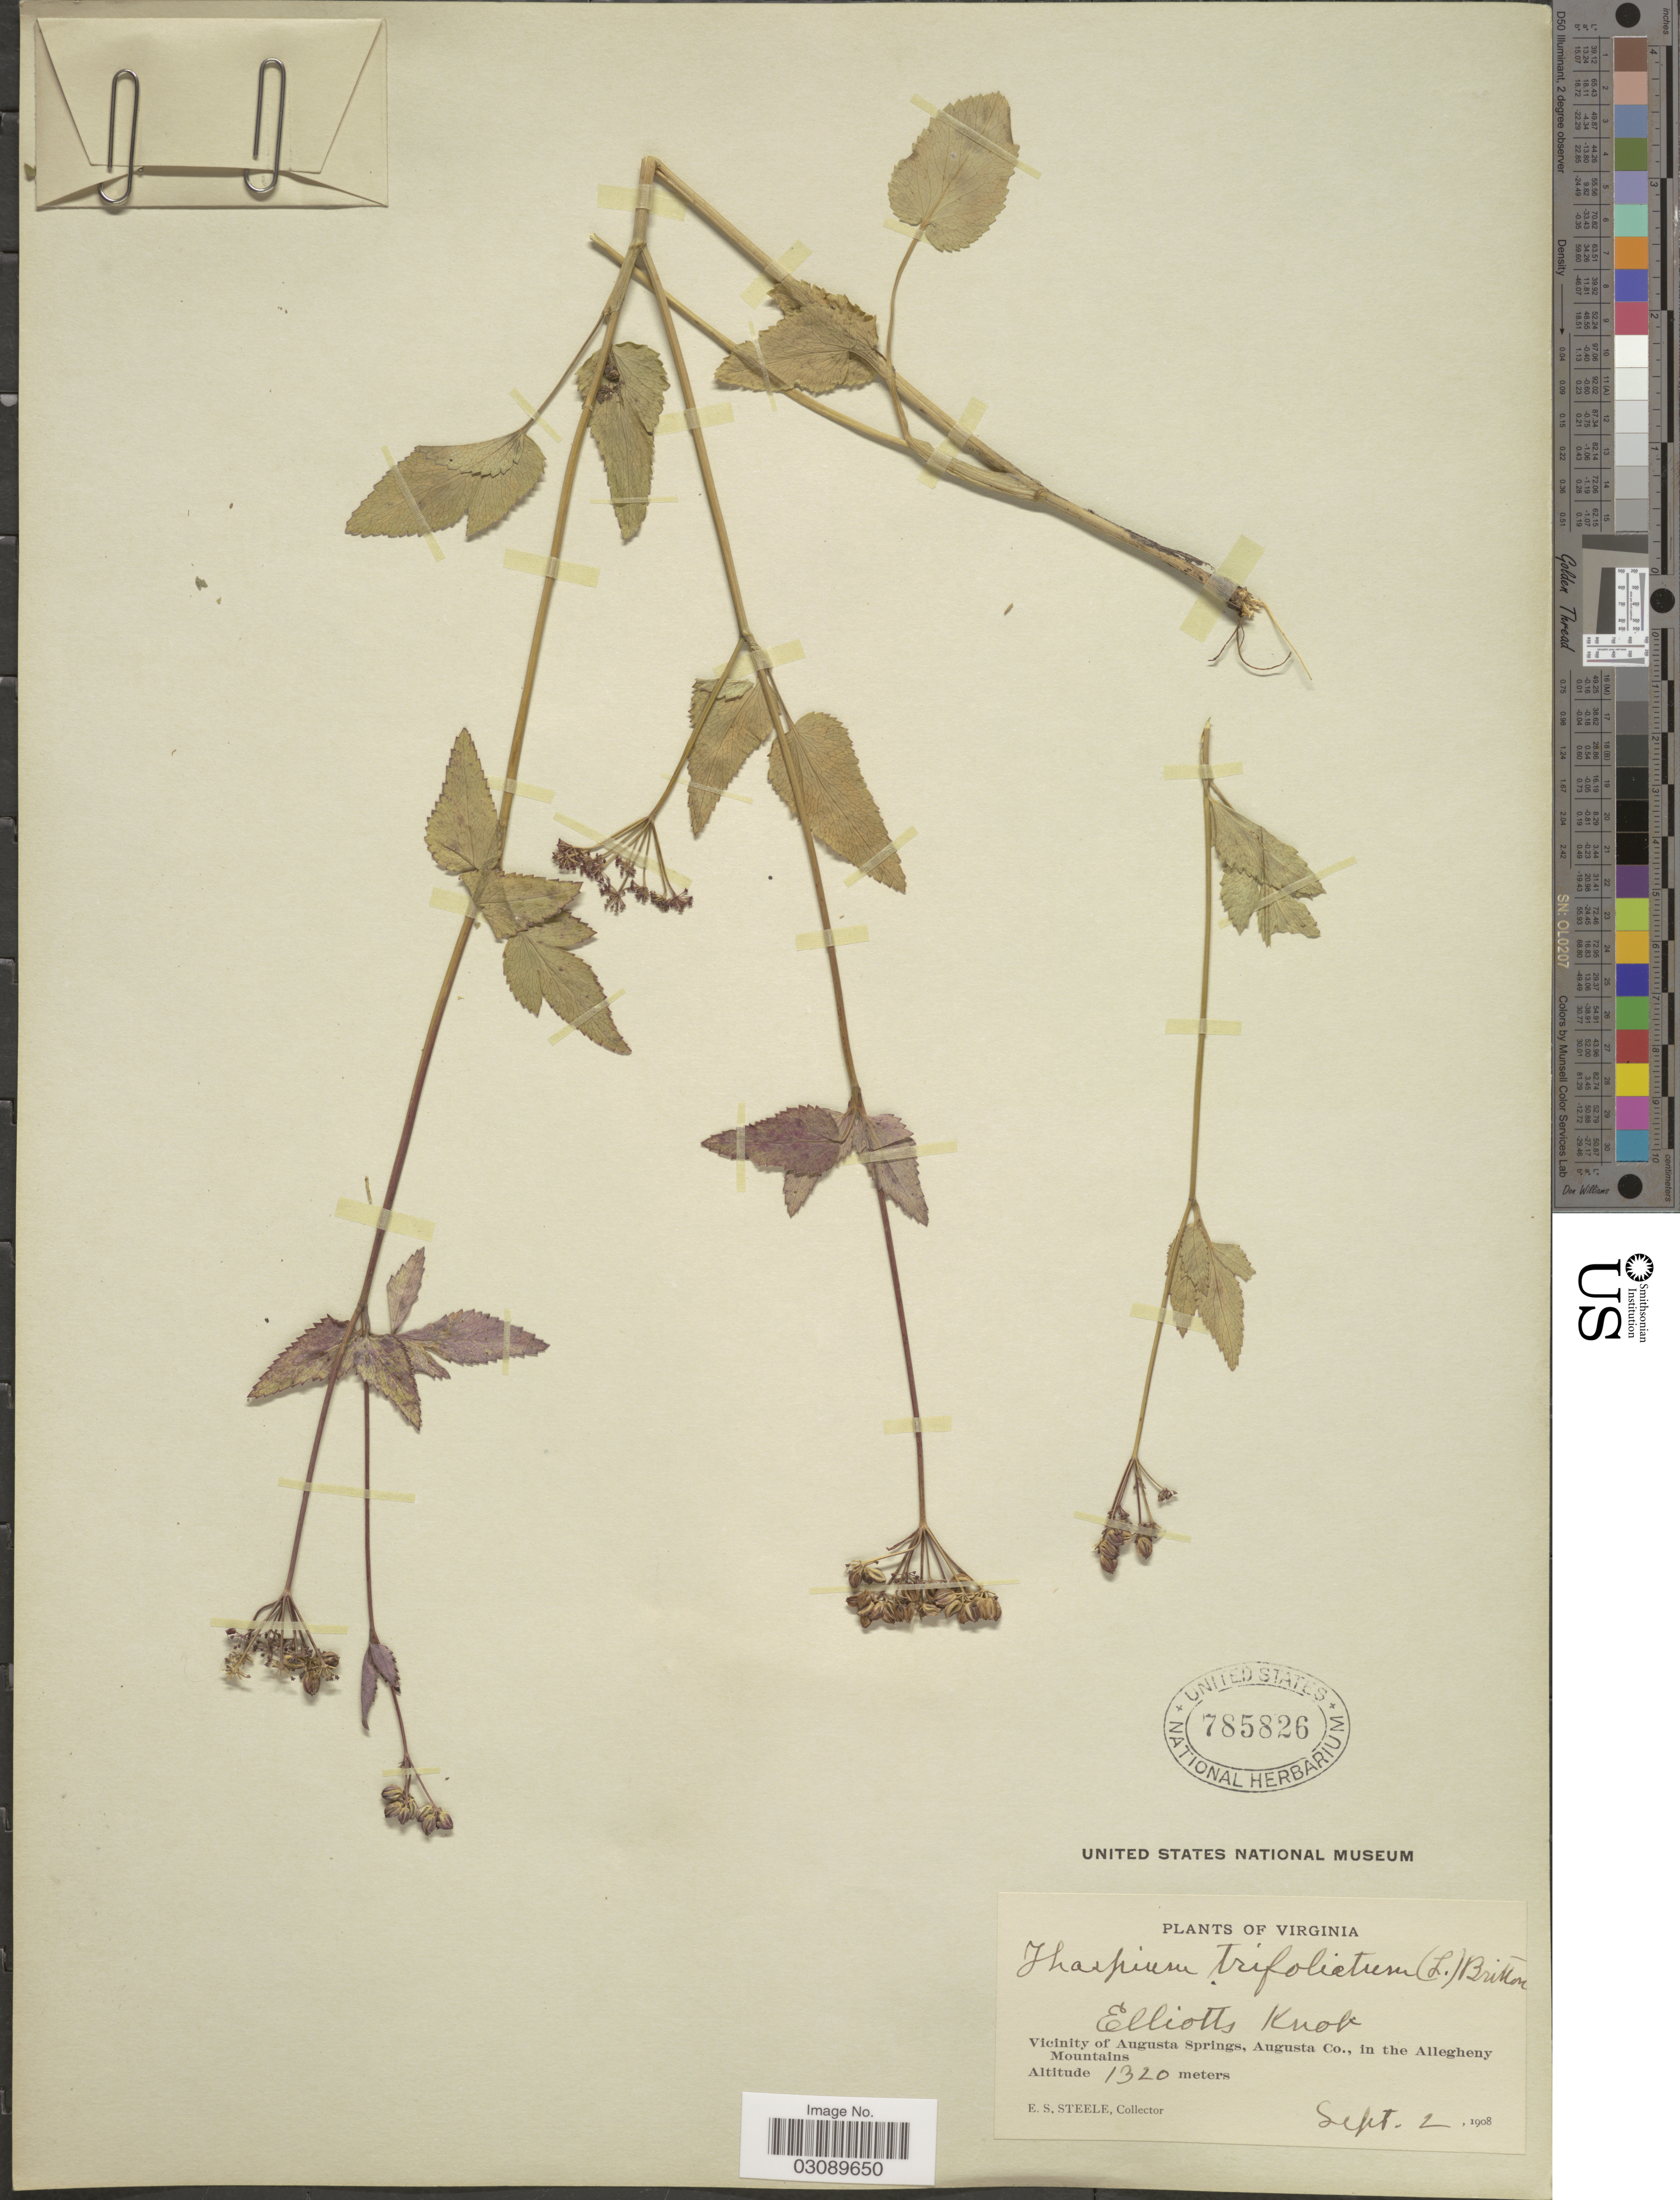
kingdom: Plantae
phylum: Tracheophyta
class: Magnoliopsida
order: Apiales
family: Apiaceae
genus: Thaspium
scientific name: Thaspium trifoliatum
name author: (L.) A. Gray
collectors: E. Steele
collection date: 1908-09-02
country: United States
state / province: Virginia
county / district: Augusta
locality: Elliotts Knob. Vicinity of Augusta Springs, Augusta Co., in the Allegheny Mountains.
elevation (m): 1320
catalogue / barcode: US 785826